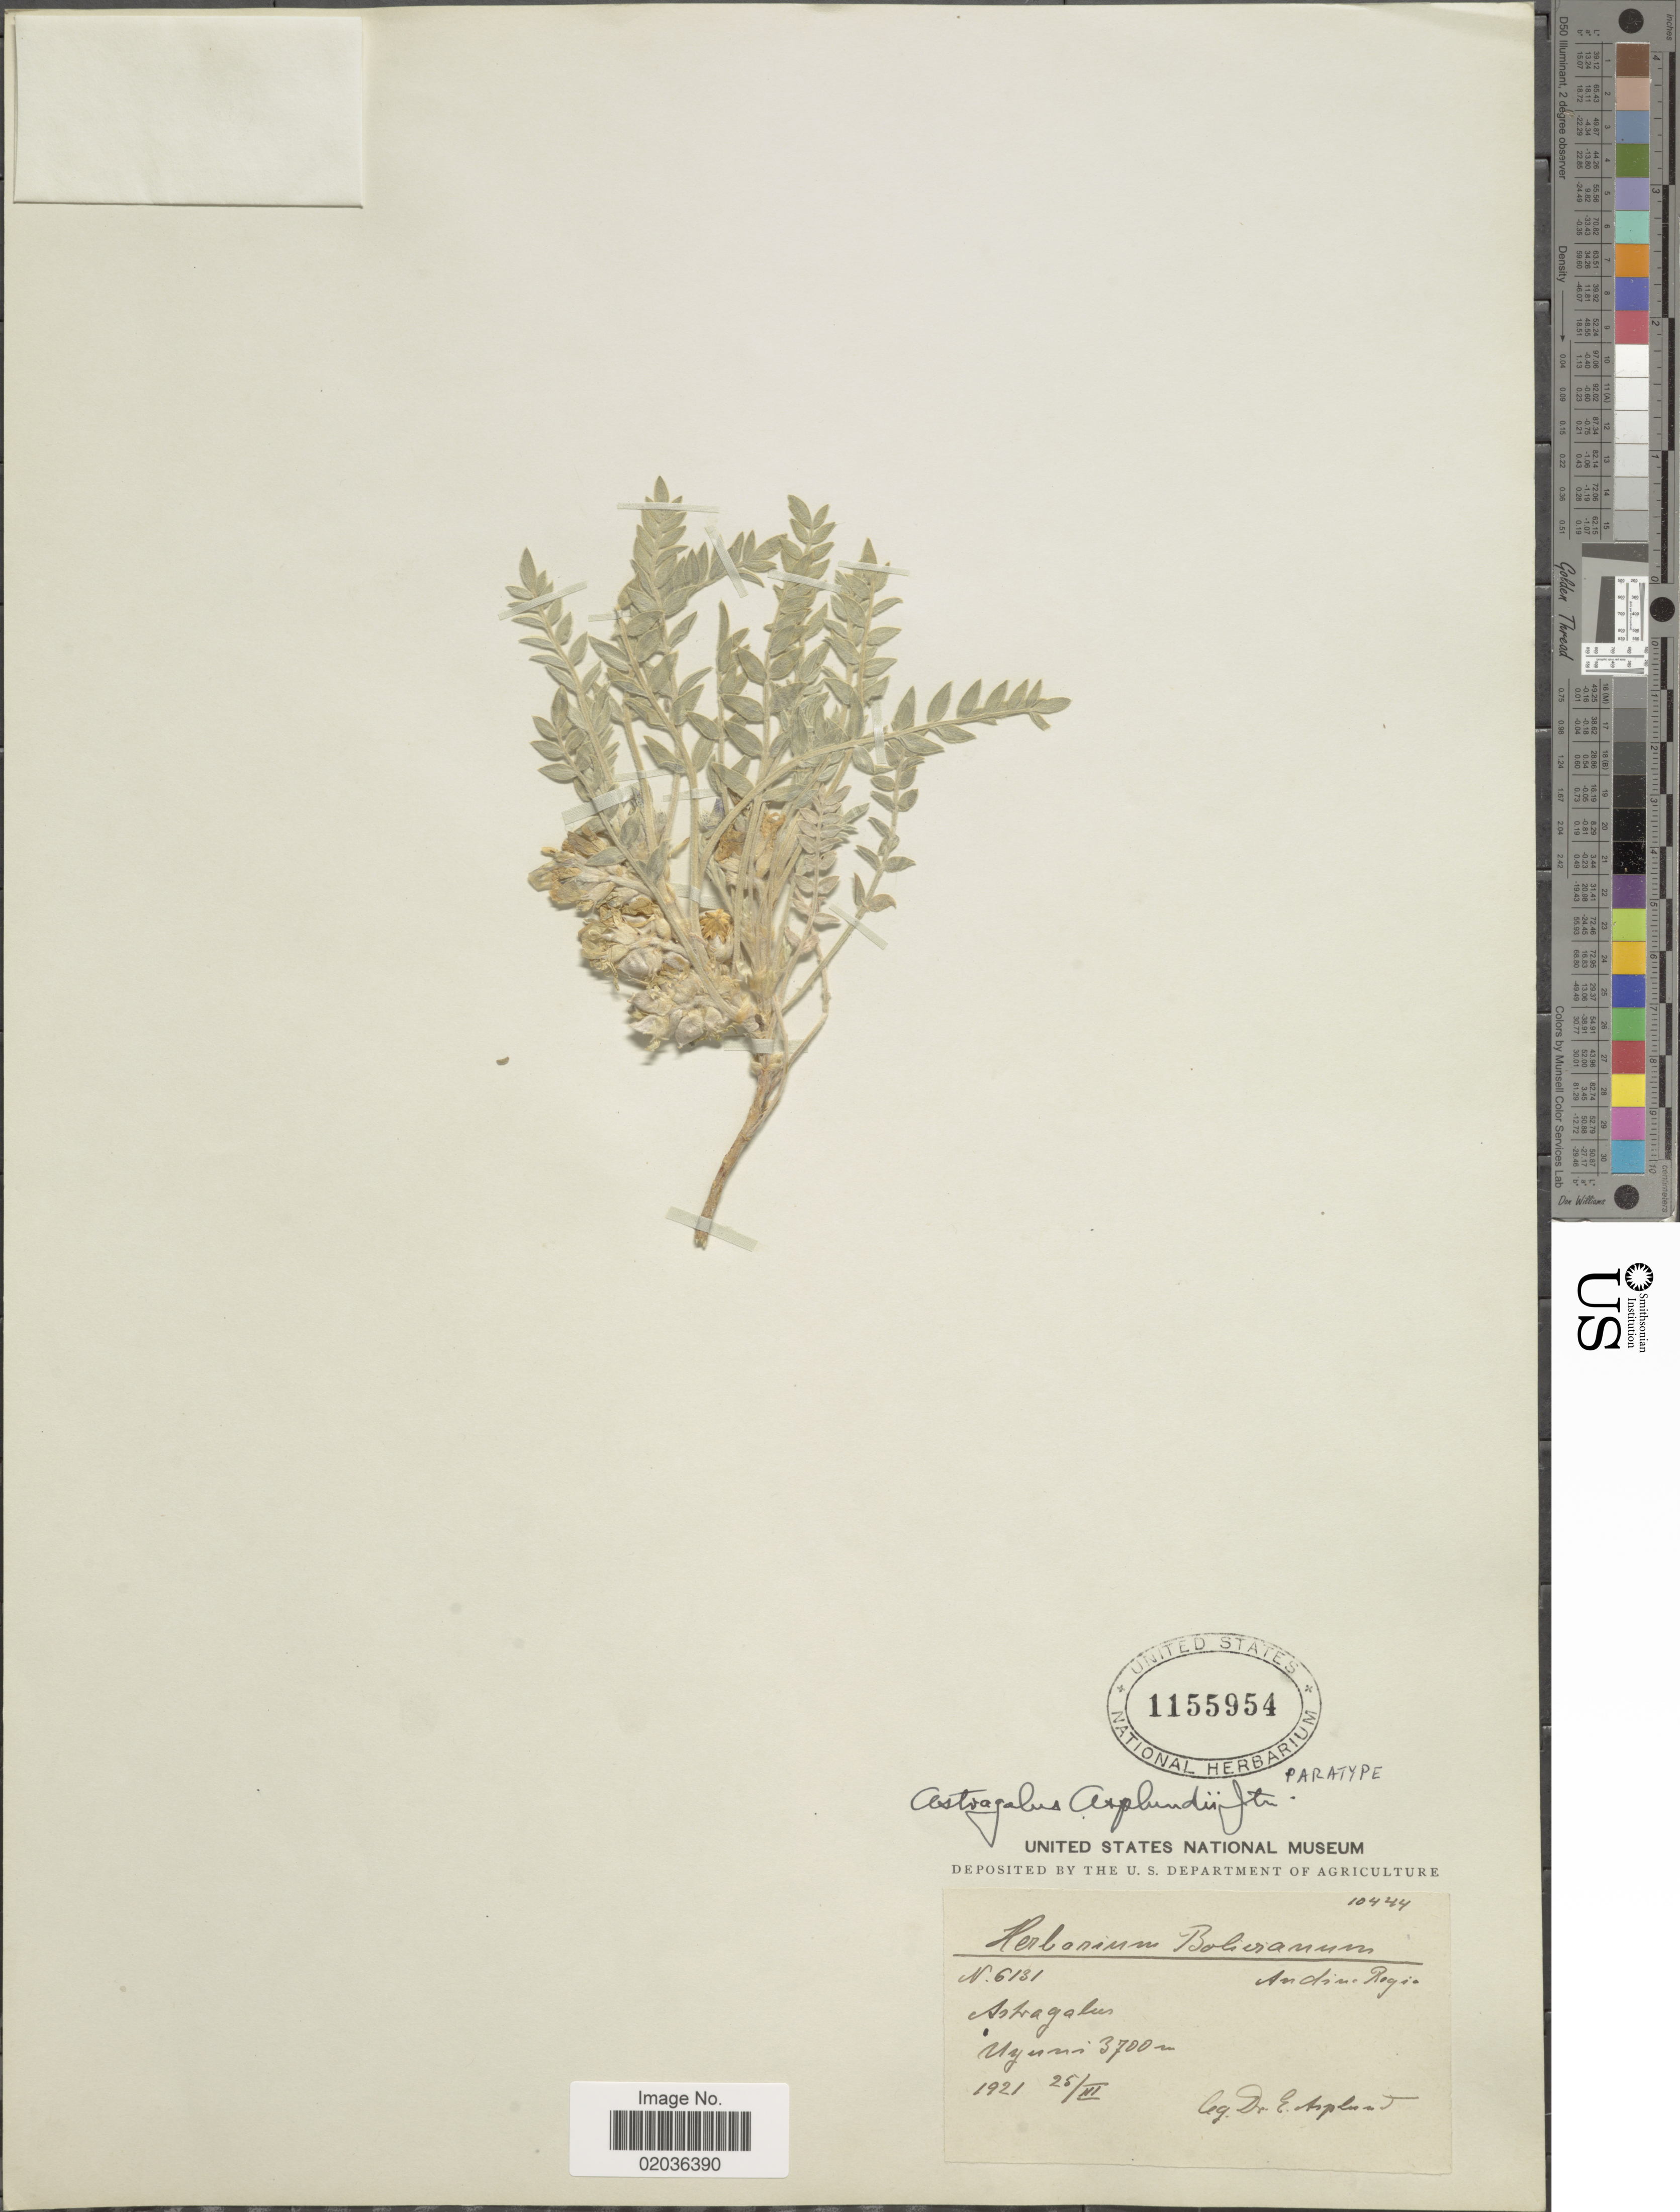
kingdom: Plantae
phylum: Tracheophyta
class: Magnoliopsida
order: Fabales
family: Fabaceae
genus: Astragalus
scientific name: Astragalus asplundii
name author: I.M. Johnst.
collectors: E. Asplund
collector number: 6131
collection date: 1921-03-25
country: Bolivia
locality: Uyuni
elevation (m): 3700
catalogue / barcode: US 1155954